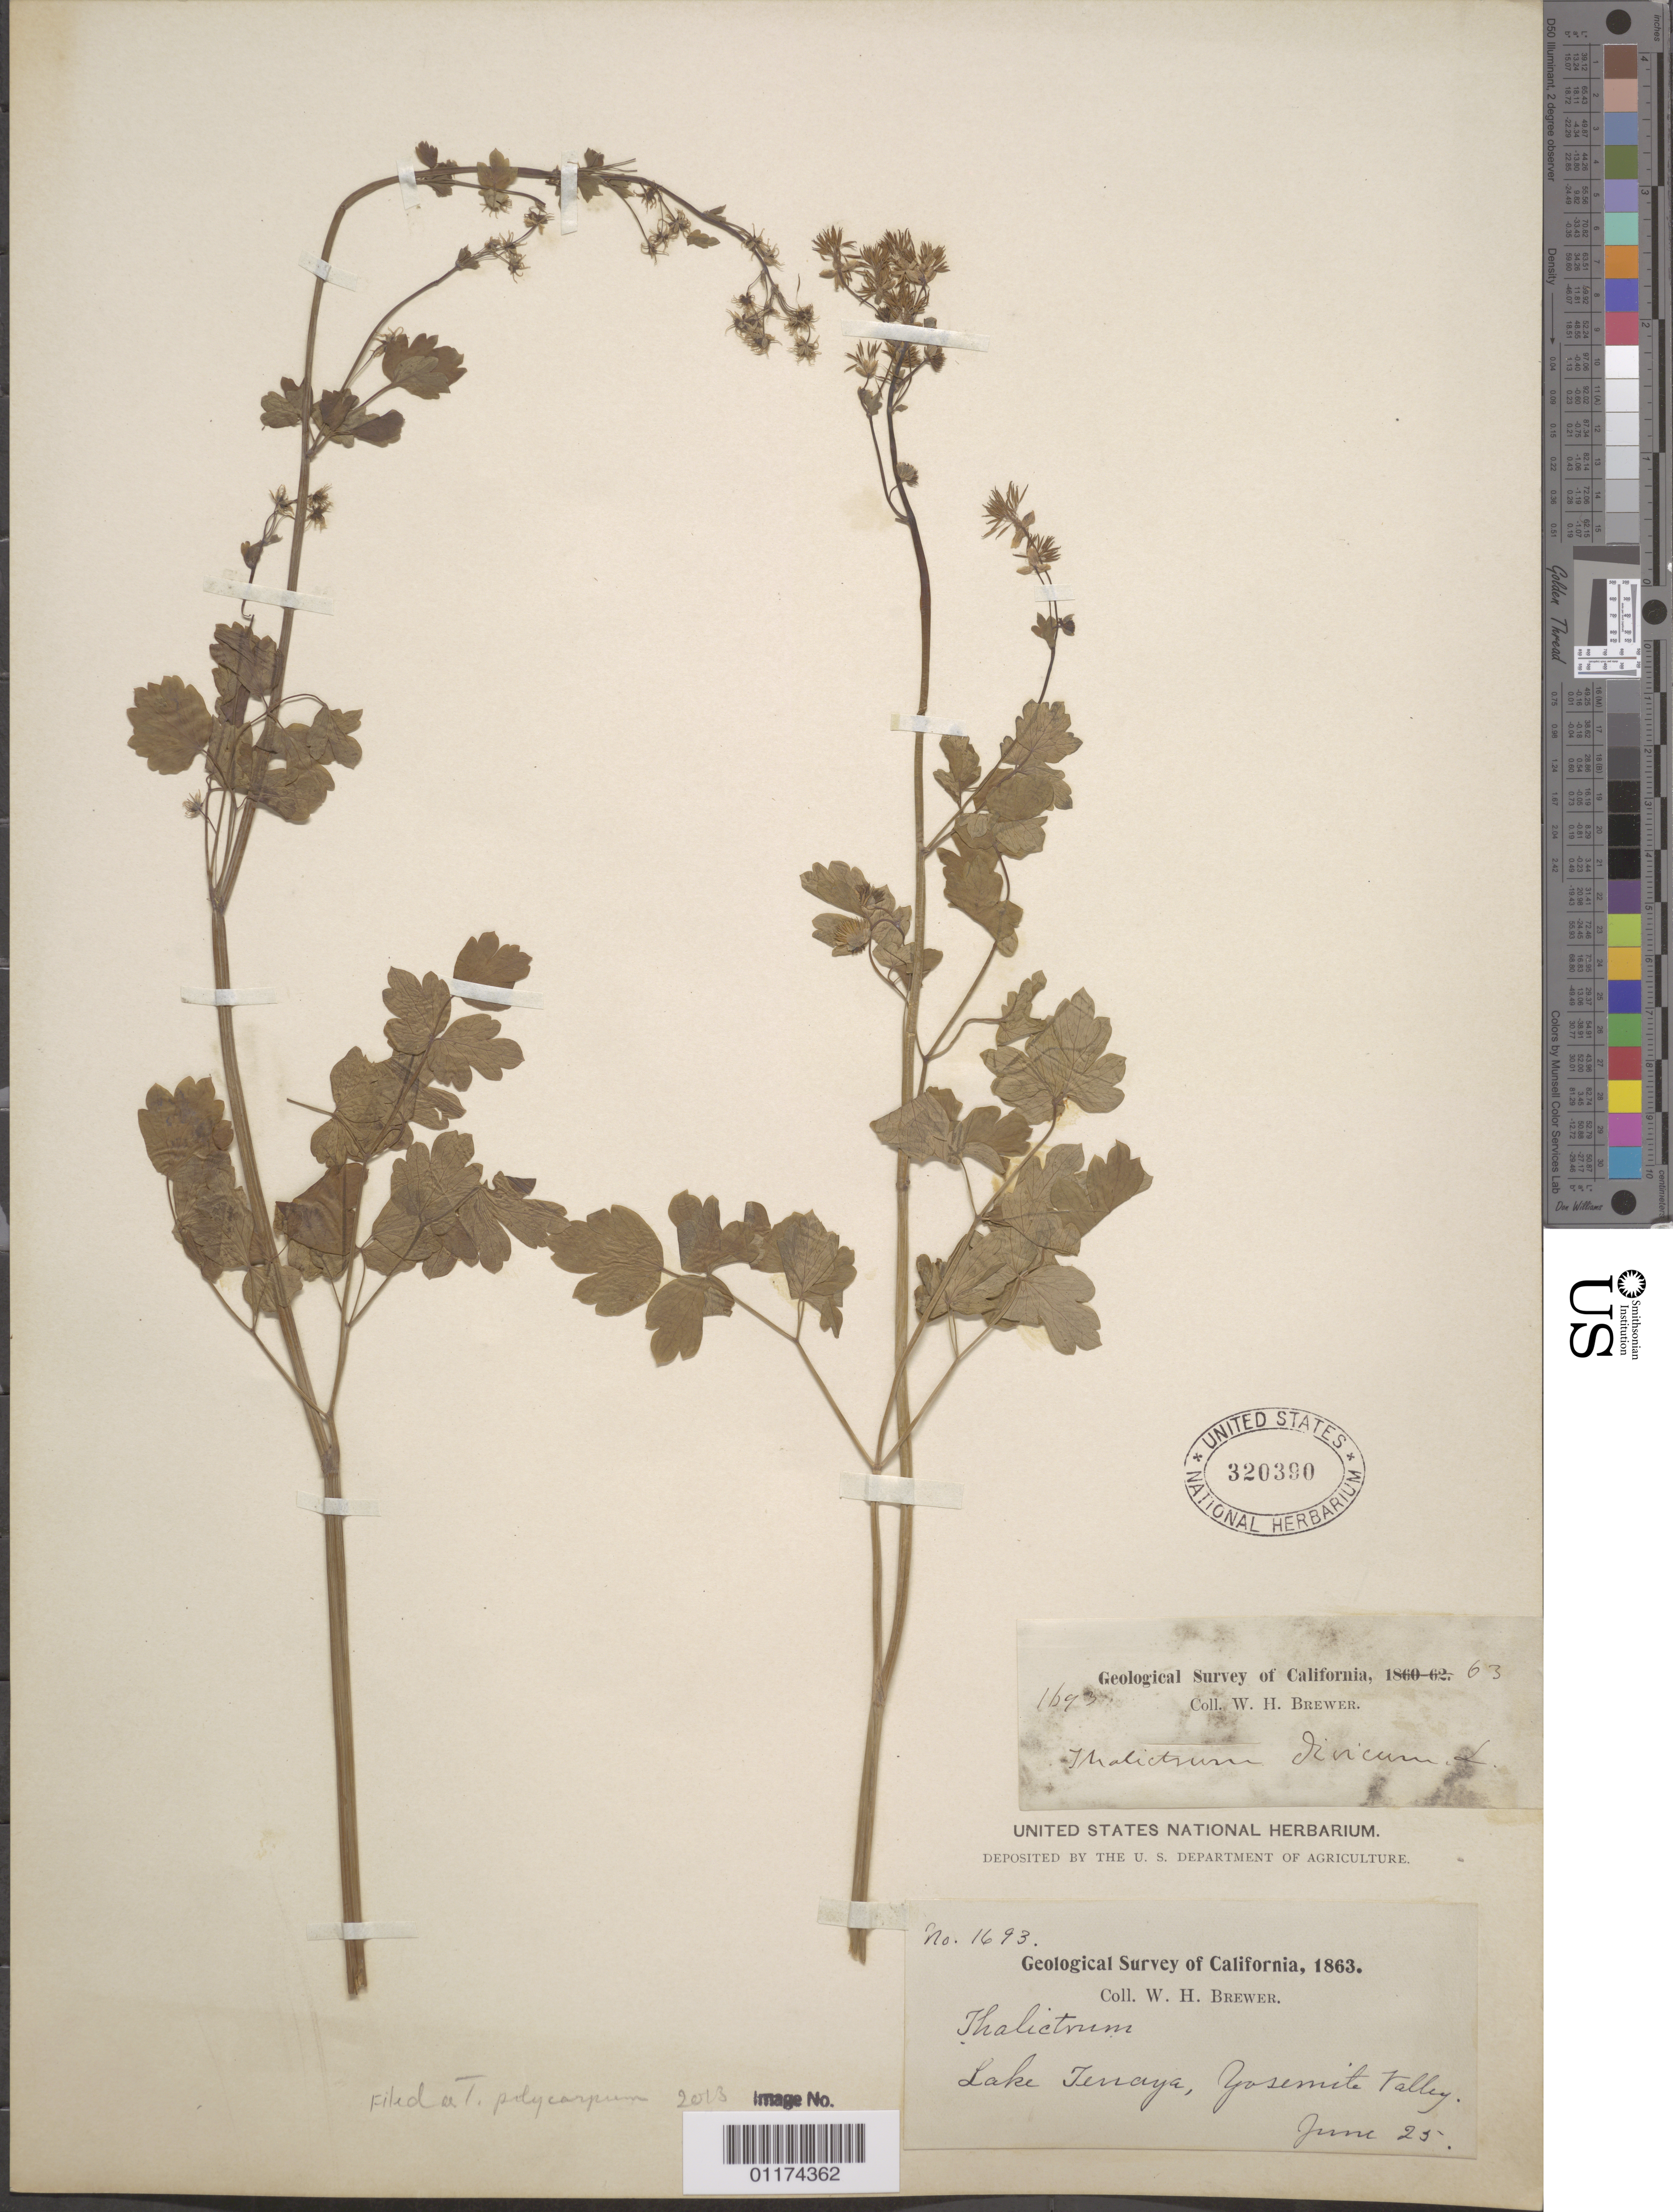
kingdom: Plantae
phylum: Tracheophyta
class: Magnoliopsida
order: Ranunculales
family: Ranunculaceae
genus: Thalictrum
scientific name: Thalictrum polycarpum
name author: (Torr.) S. Watson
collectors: W. H. Brewer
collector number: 1693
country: United States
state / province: California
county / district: Mariposa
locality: Lake Tenaya, Yosemite Valley.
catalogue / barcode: US 320390